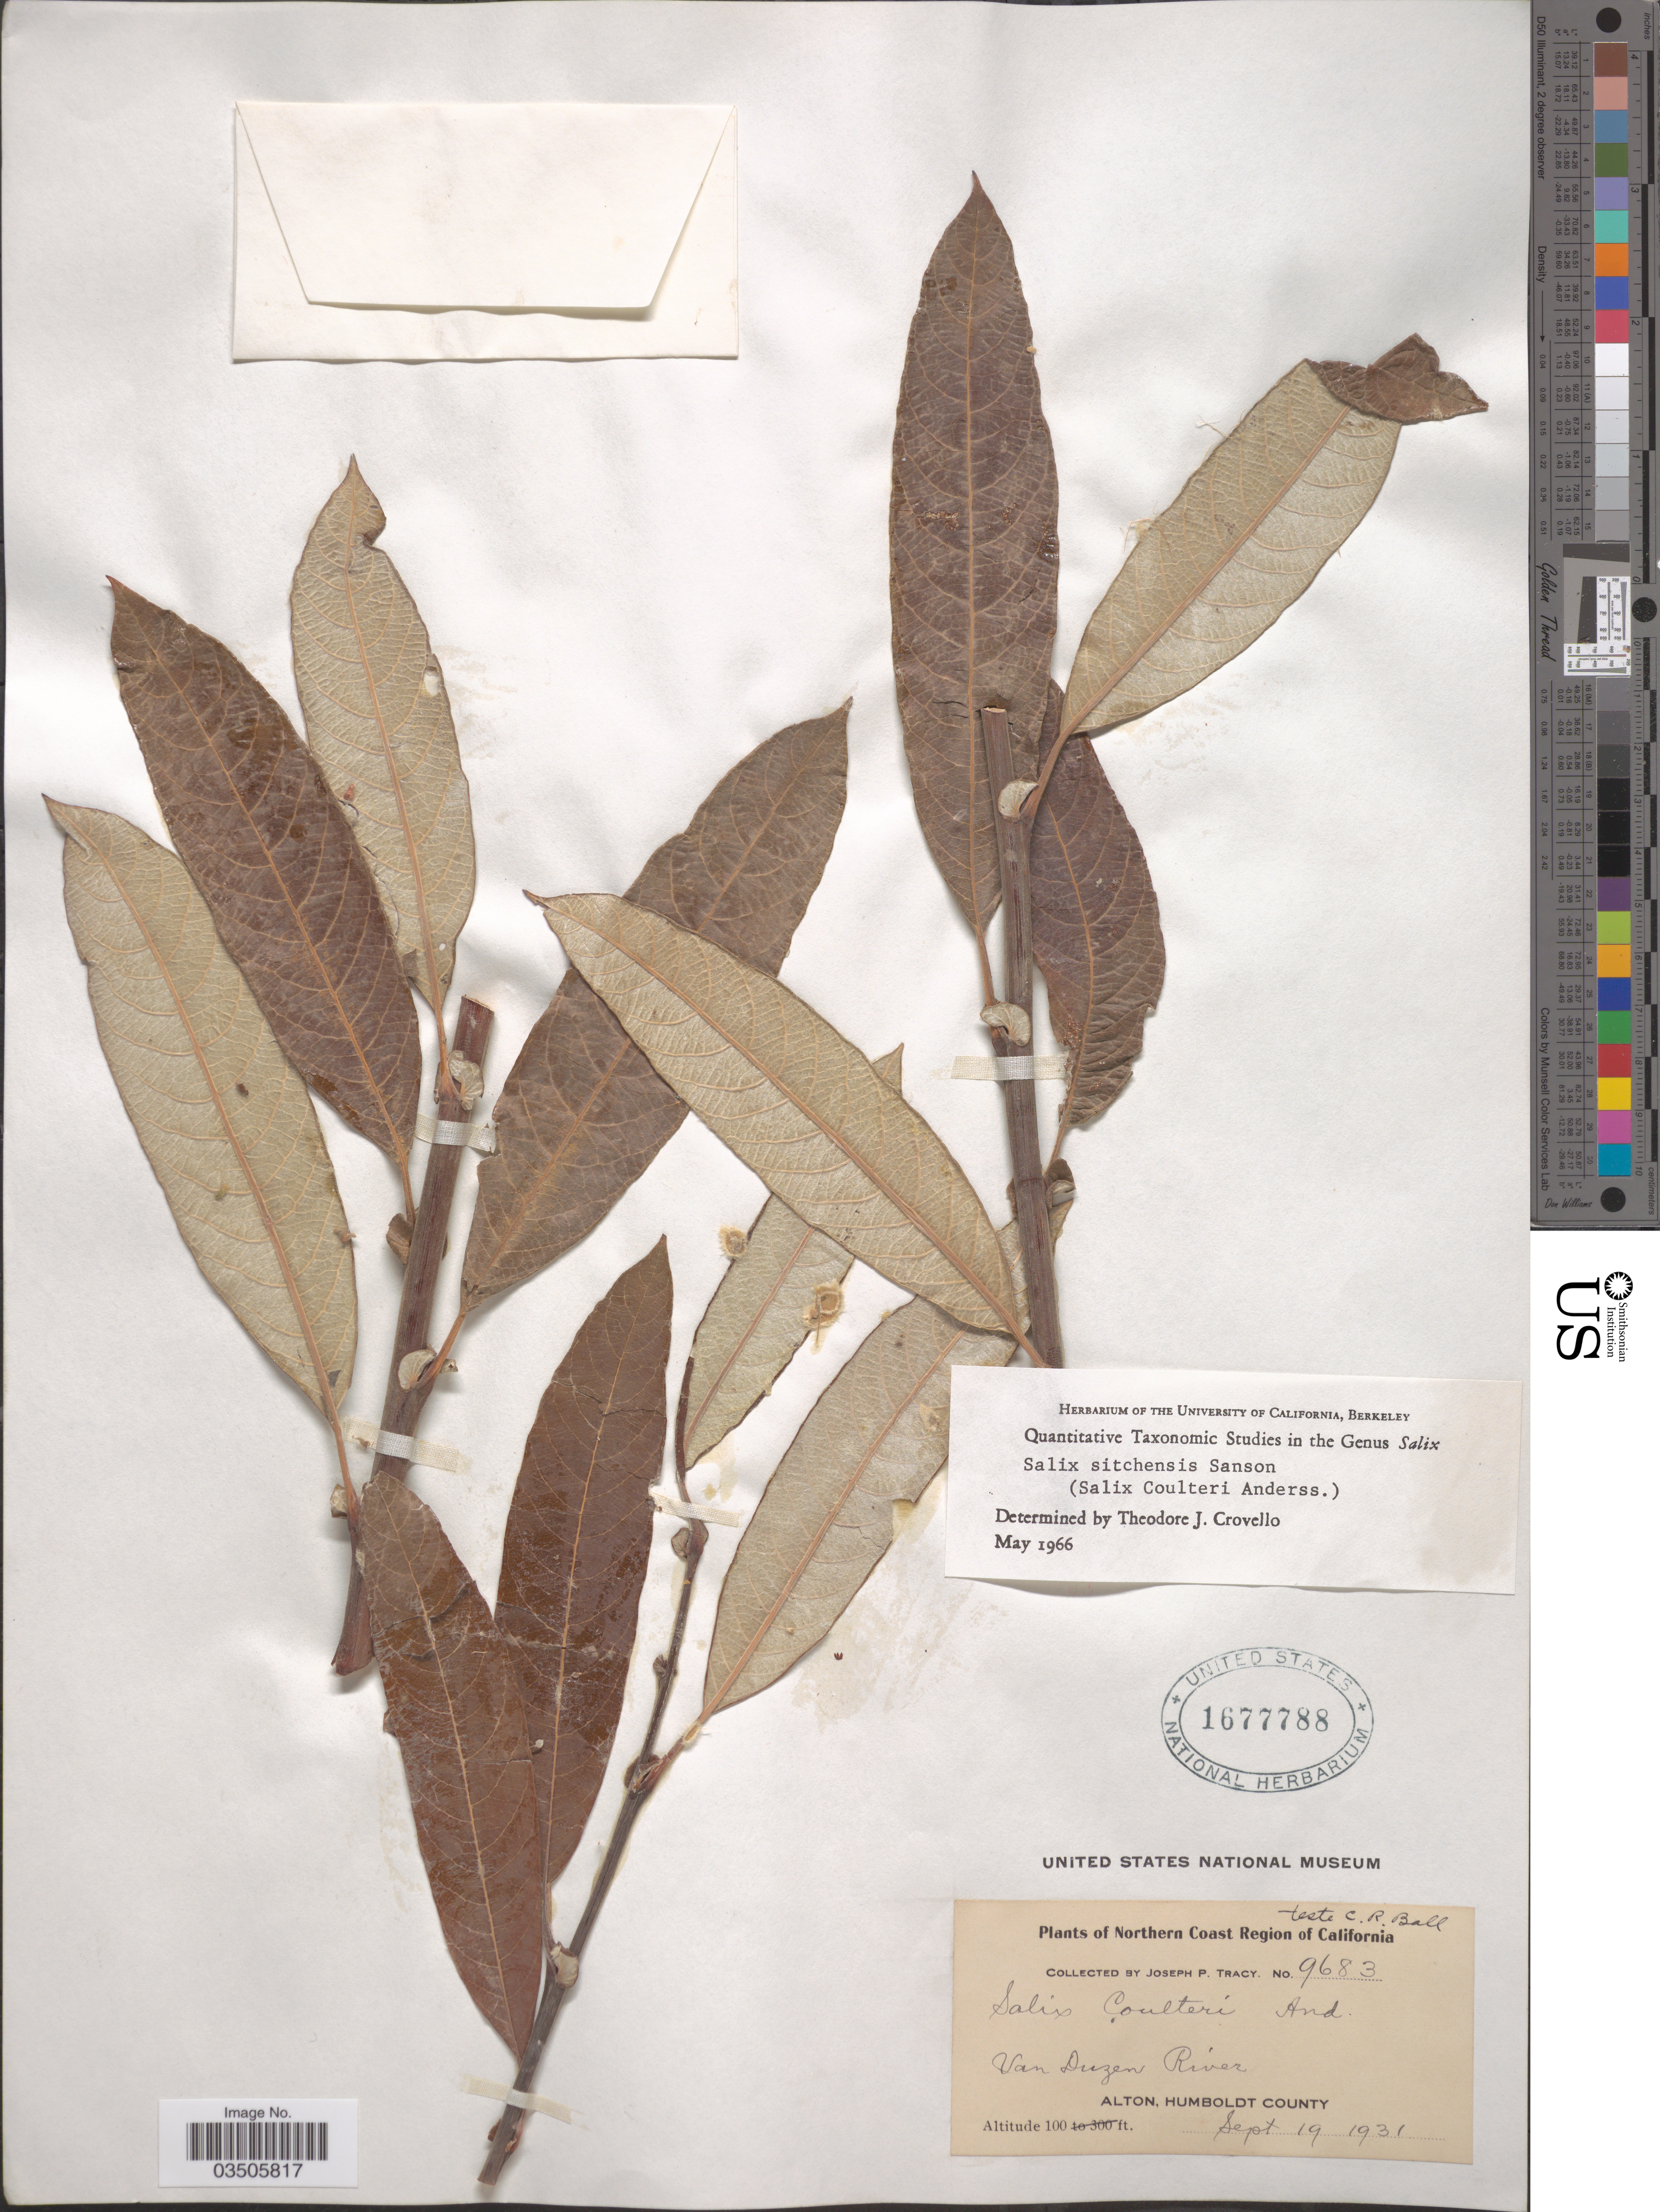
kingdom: Plantae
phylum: Tracheophyta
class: Magnoliopsida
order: Malpighiales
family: Salicaceae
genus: Salix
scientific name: Salix sitchensis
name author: Sanson ex Bong.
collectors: J. Tracy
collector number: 9683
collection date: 1931-09-19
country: United States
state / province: California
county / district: Humboldt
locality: Northern Coast Region of California. Van Duzen River. Alton, Humboldt County.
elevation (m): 30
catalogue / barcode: US 1677788